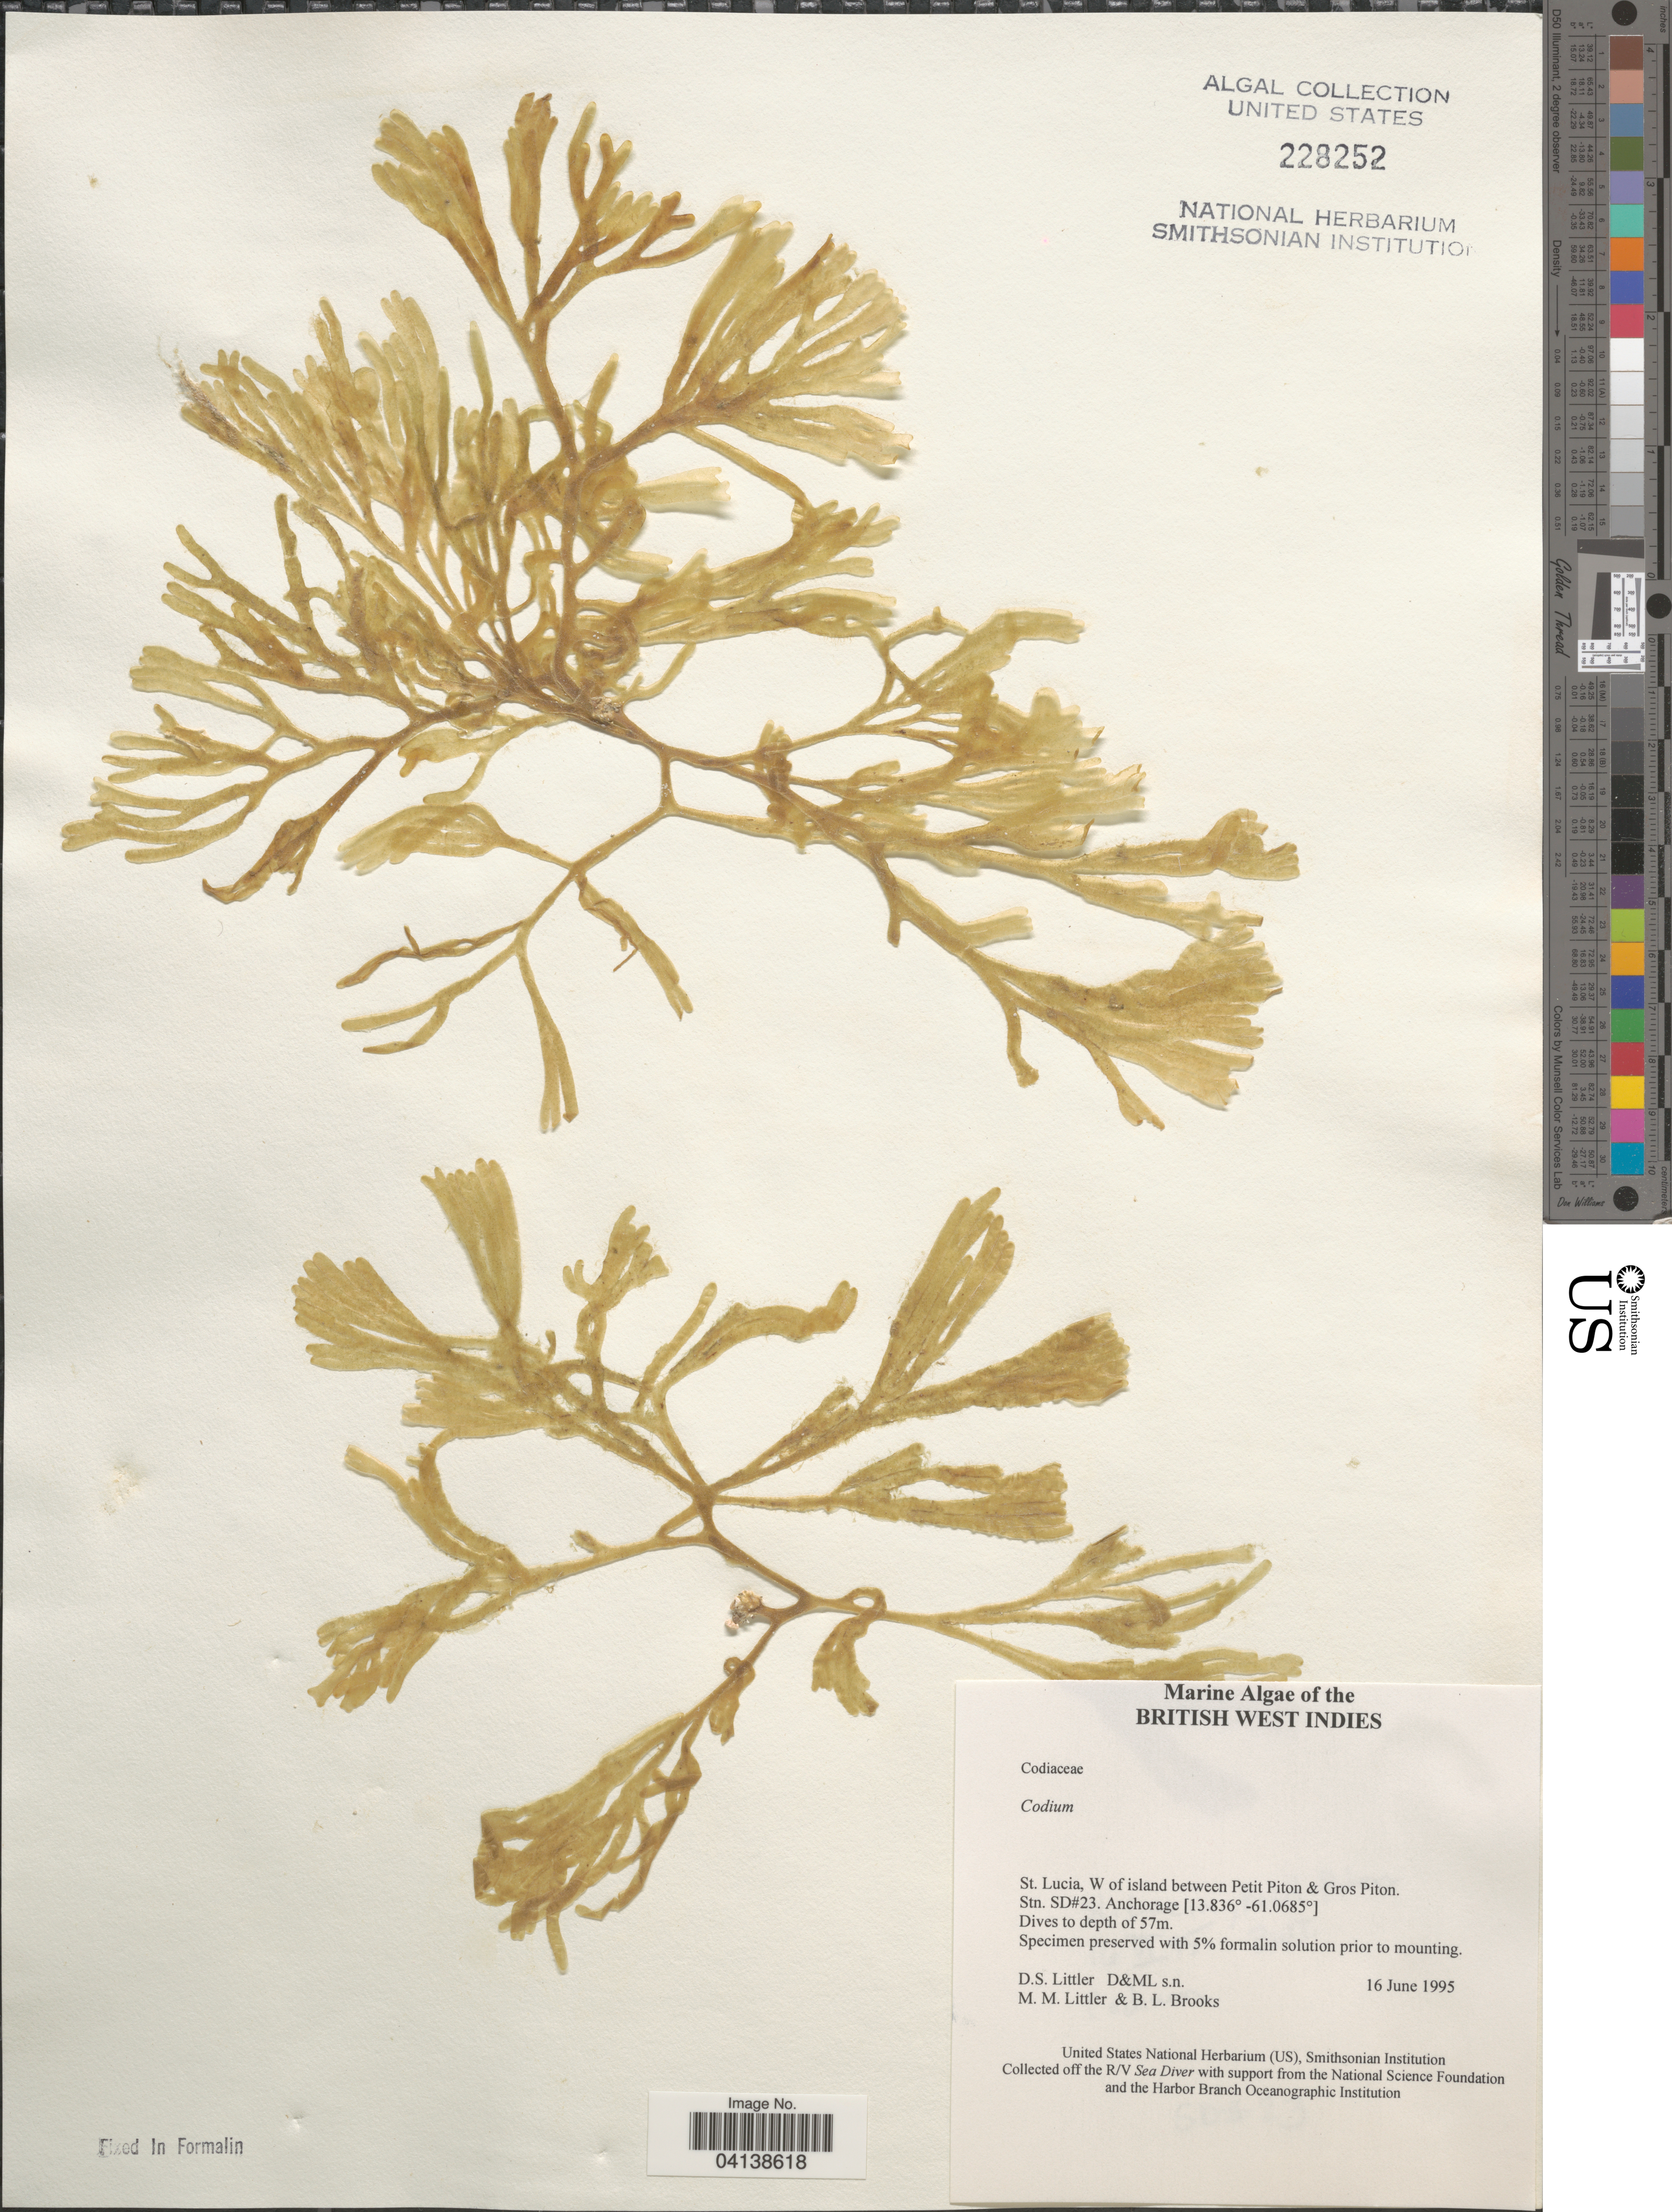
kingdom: Plantae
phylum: Chlorophyta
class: Ulvophyceae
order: Bryopsidales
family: Codiaceae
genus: Codium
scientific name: Codium sp.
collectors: D. S. Littler & B. Brooks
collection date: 1995-06-16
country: St. Lucia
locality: British West Indies. W of island between Petit Piton & Gros Piton. Stn. SD#23.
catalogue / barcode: US 228252